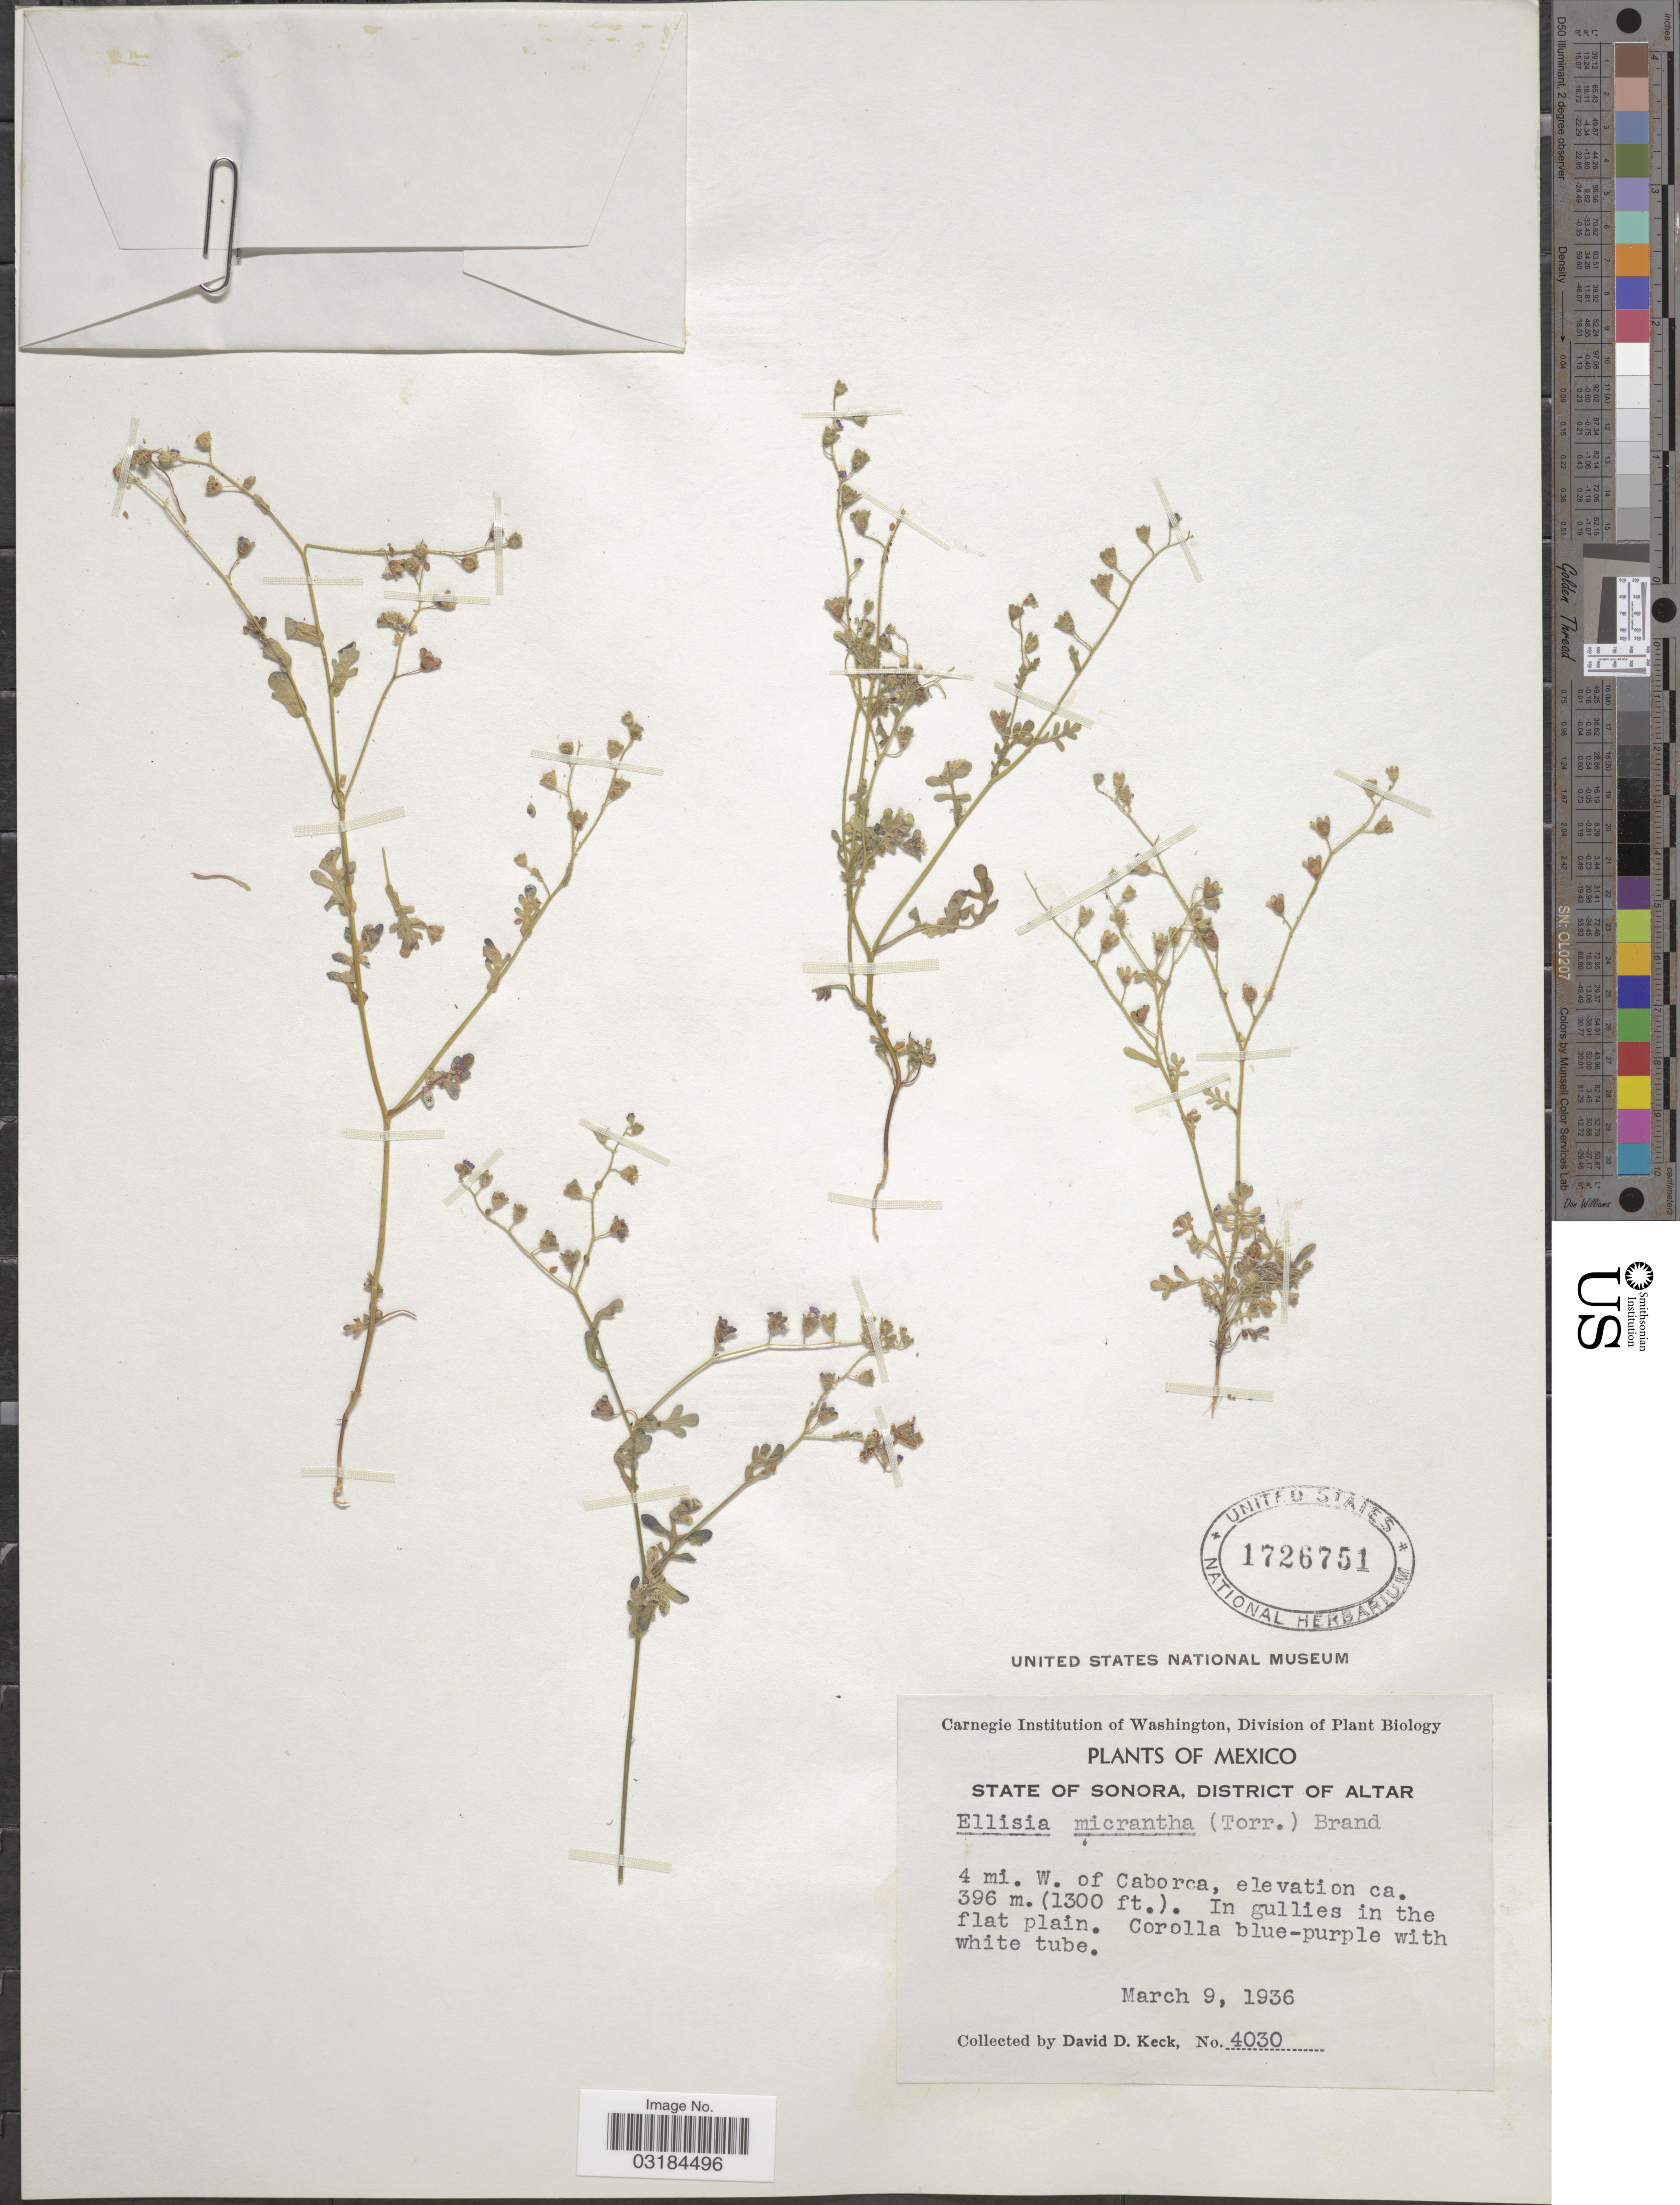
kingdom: Plantae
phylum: Tracheophyta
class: Magnoliopsida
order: Boraginales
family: Hydrophyllaceae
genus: Eucrypta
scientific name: Eucrypta micrantha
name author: (Torr.) A. Heller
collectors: D. D. Keck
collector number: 4030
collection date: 1936-03-09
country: Mexico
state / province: Sonora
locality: District of Altar. 4 mi. W. of Caborca.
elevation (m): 396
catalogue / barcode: US 1726751